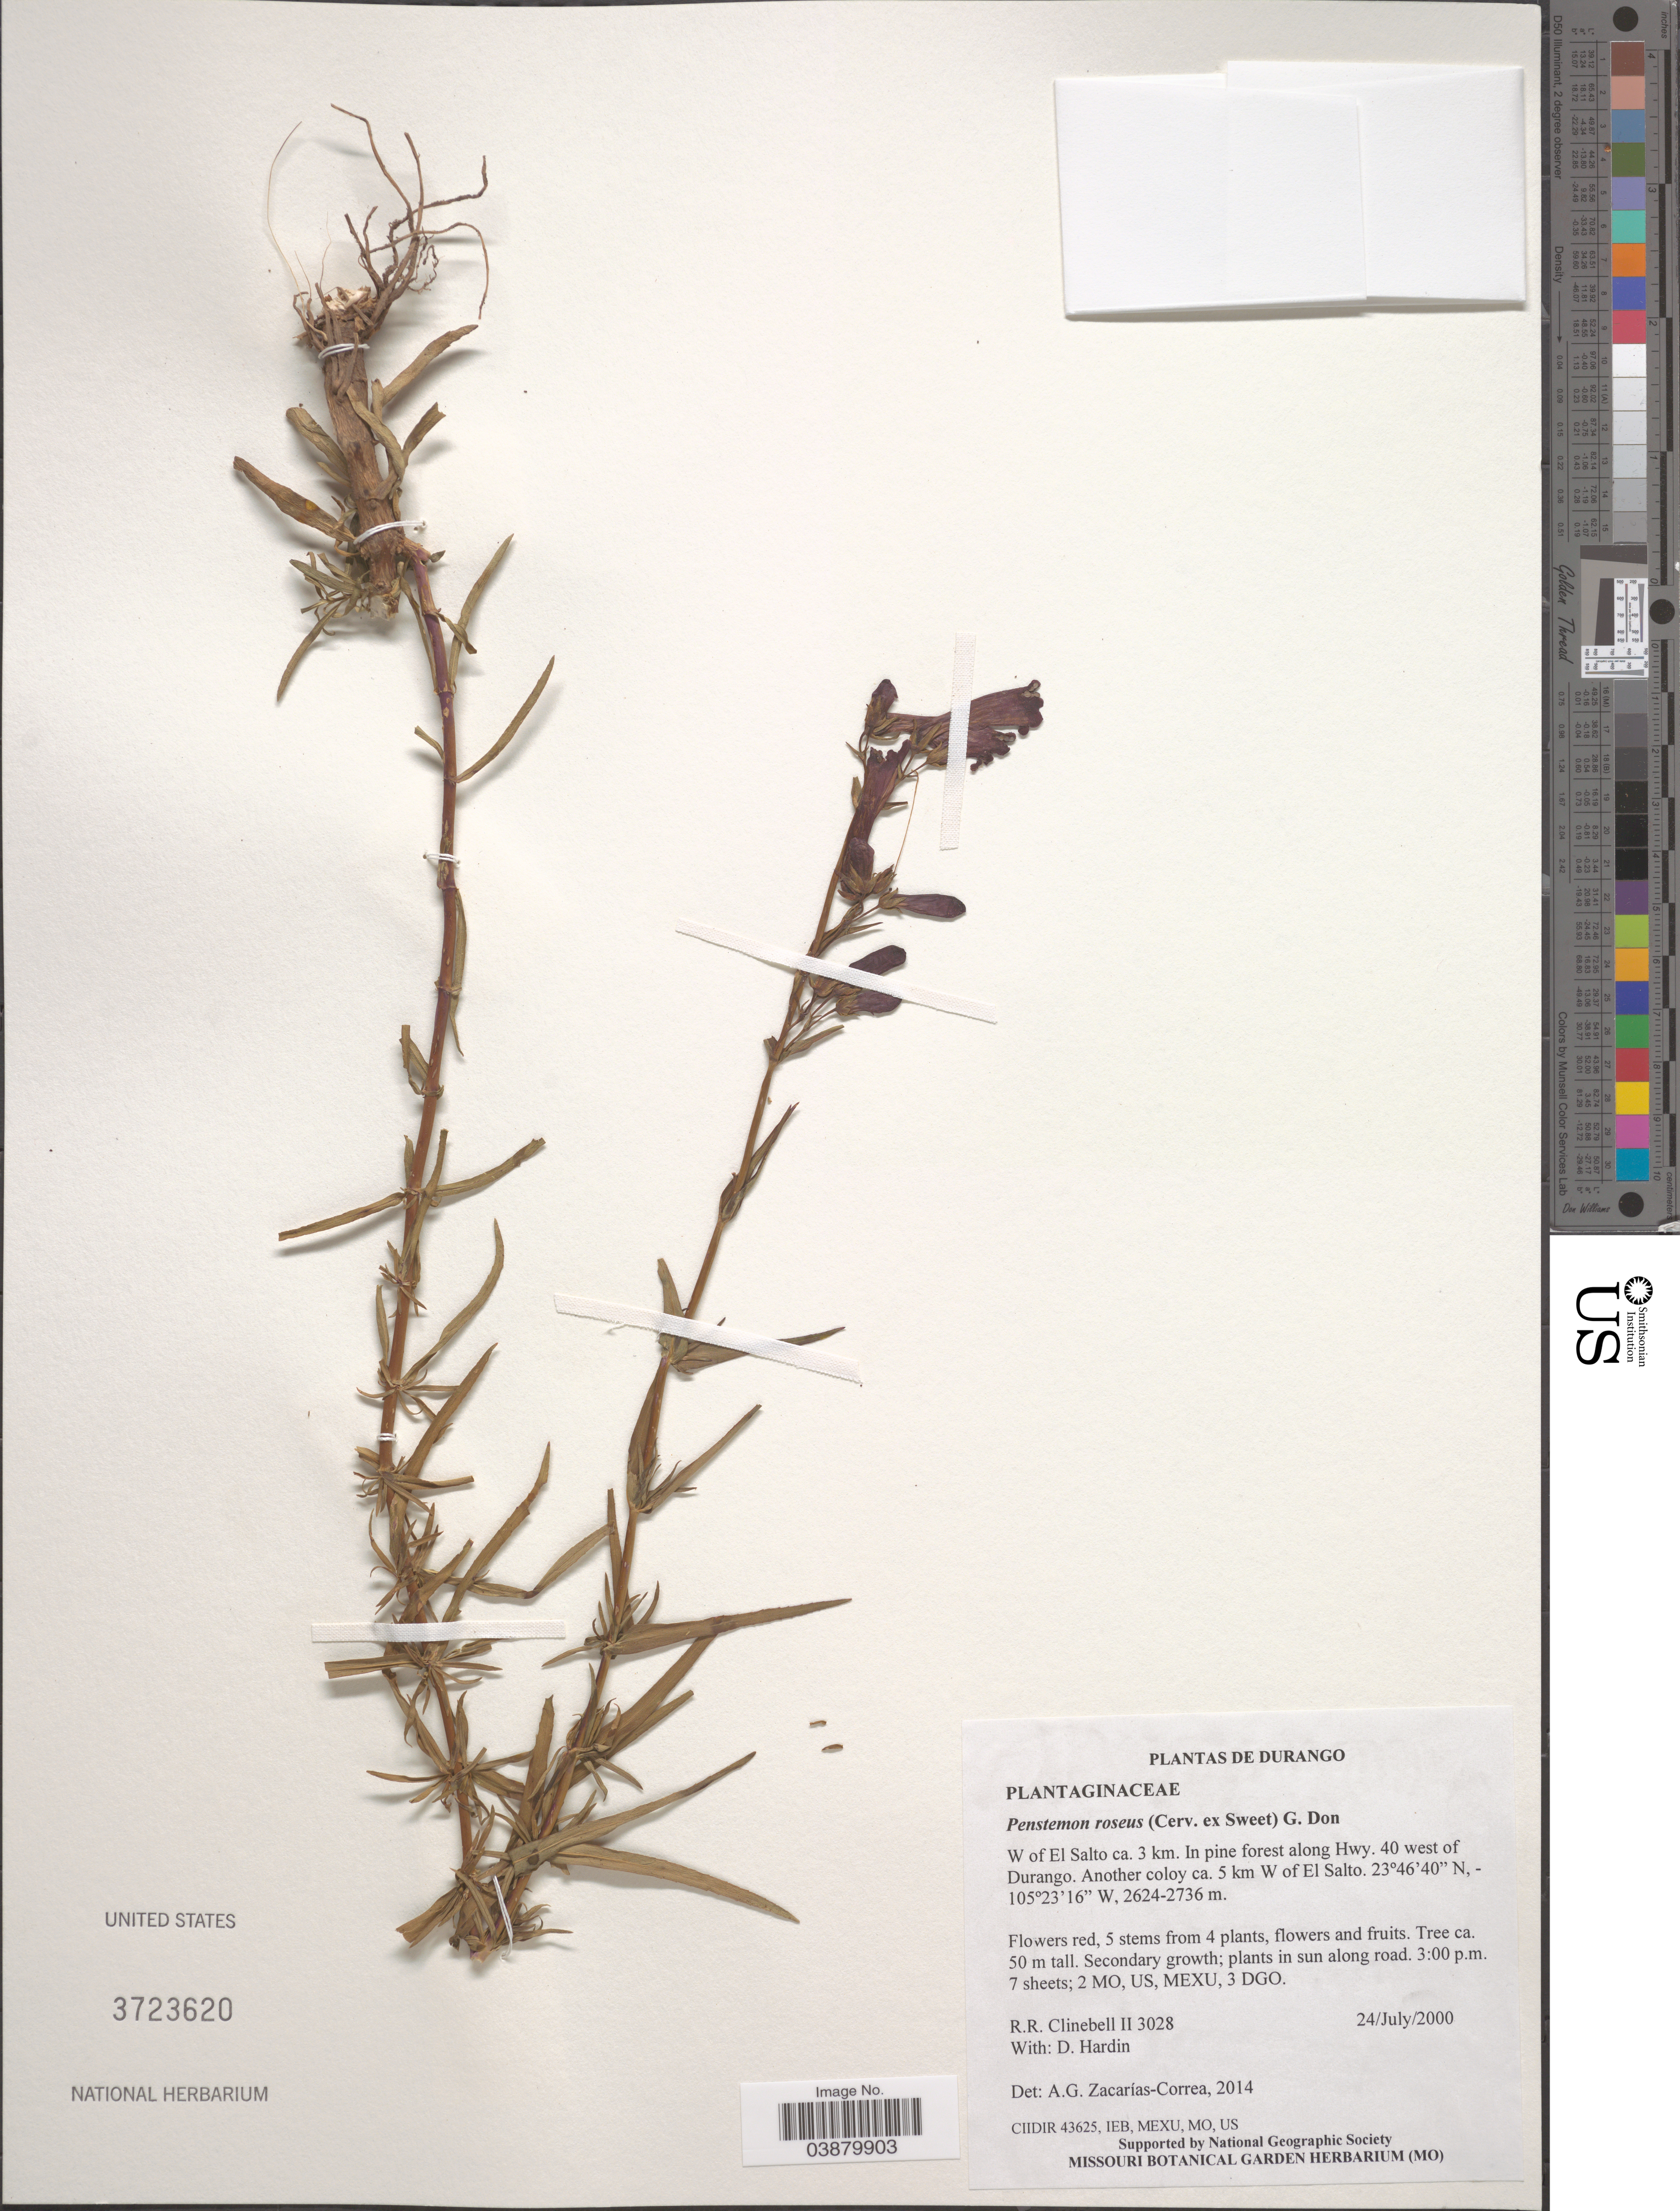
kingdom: Plantae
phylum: Tracheophyta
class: Magnoliopsida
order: Lamiales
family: Plantaginaceae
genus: Penstemon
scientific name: Penstemon roseus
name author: (Cerv. ex Sweet) G. Don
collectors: R. Clinebell & D. Hardin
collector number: II3028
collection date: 2000-07-24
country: Mexico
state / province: Durango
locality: W of El Salto ca. 3 km. In pine forest along Hwy. 40 west of Durango.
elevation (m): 2624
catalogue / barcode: US 3723620